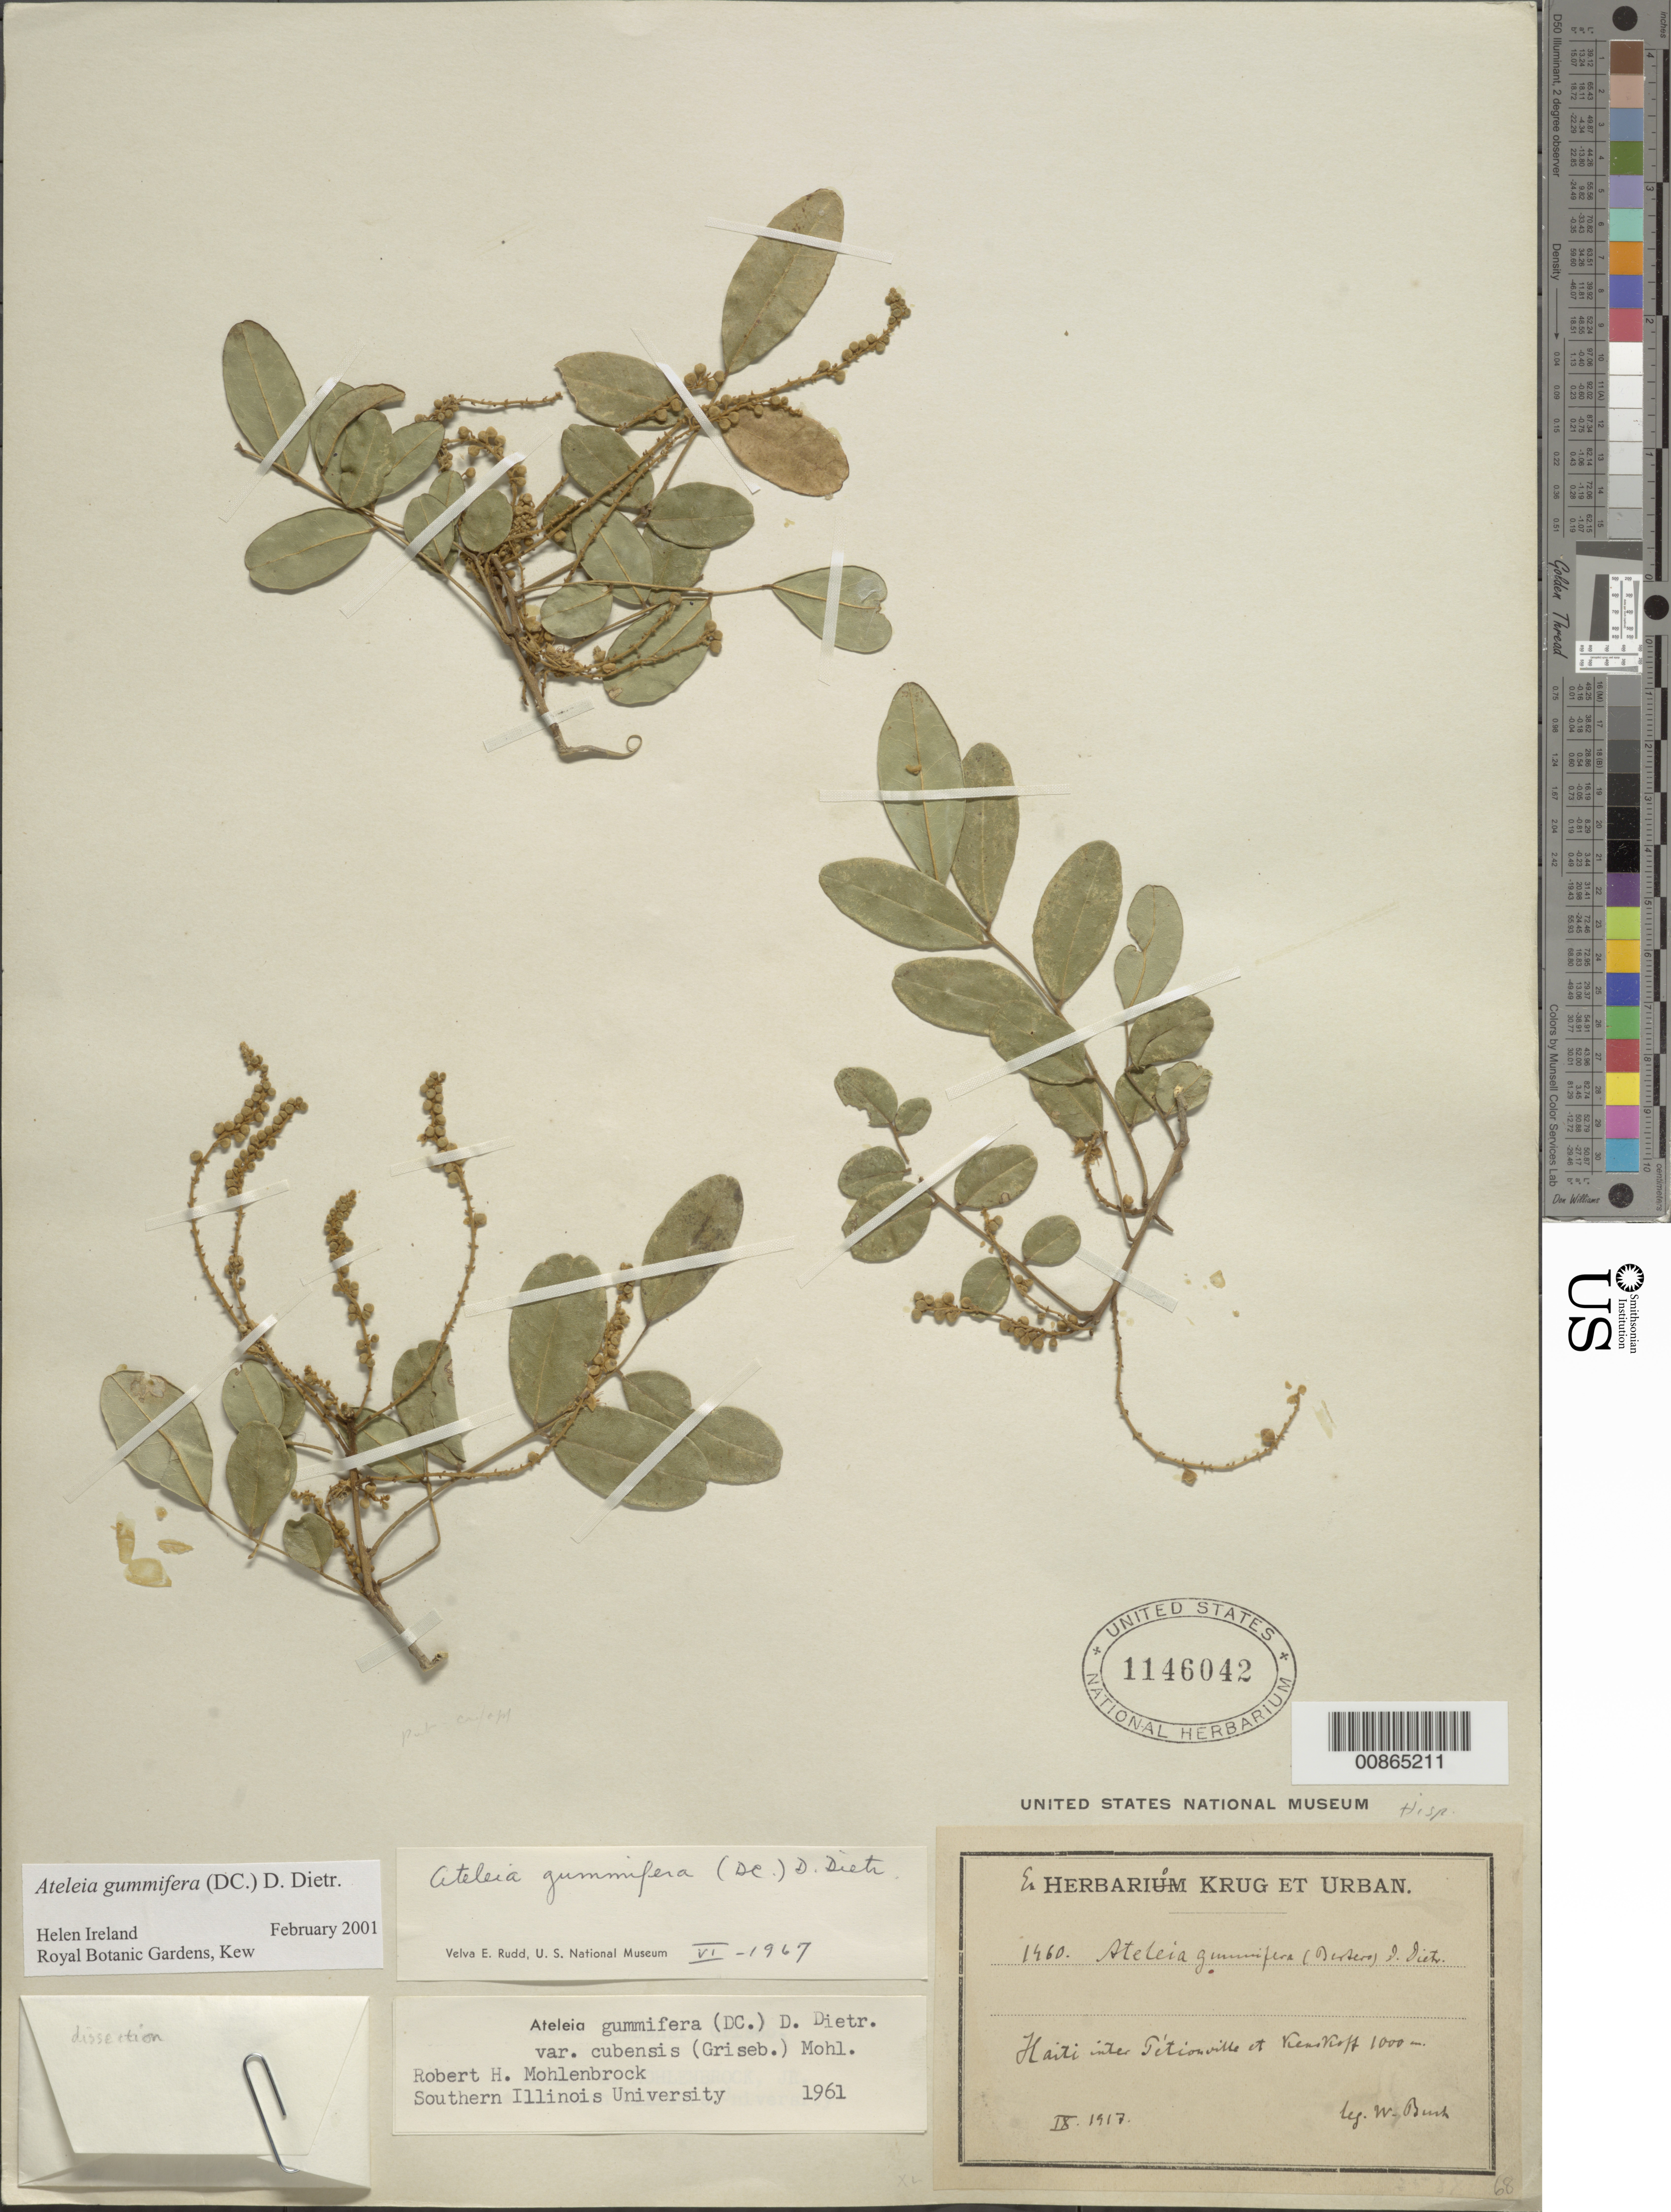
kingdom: Plantae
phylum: Tracheophyta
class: Magnoliopsida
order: Fabales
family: Fabaceae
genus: Ateleia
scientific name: Ateleia gummifera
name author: (Bertero ex DC.) D. Dietr.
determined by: Ireland, H.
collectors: W. Bush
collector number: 1460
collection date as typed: Sep 1917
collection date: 1917-09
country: Haiti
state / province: Nord-Ouest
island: Hispaniola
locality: Inter Pétionville et Kenskoff.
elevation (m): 1000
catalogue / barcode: US 1146042